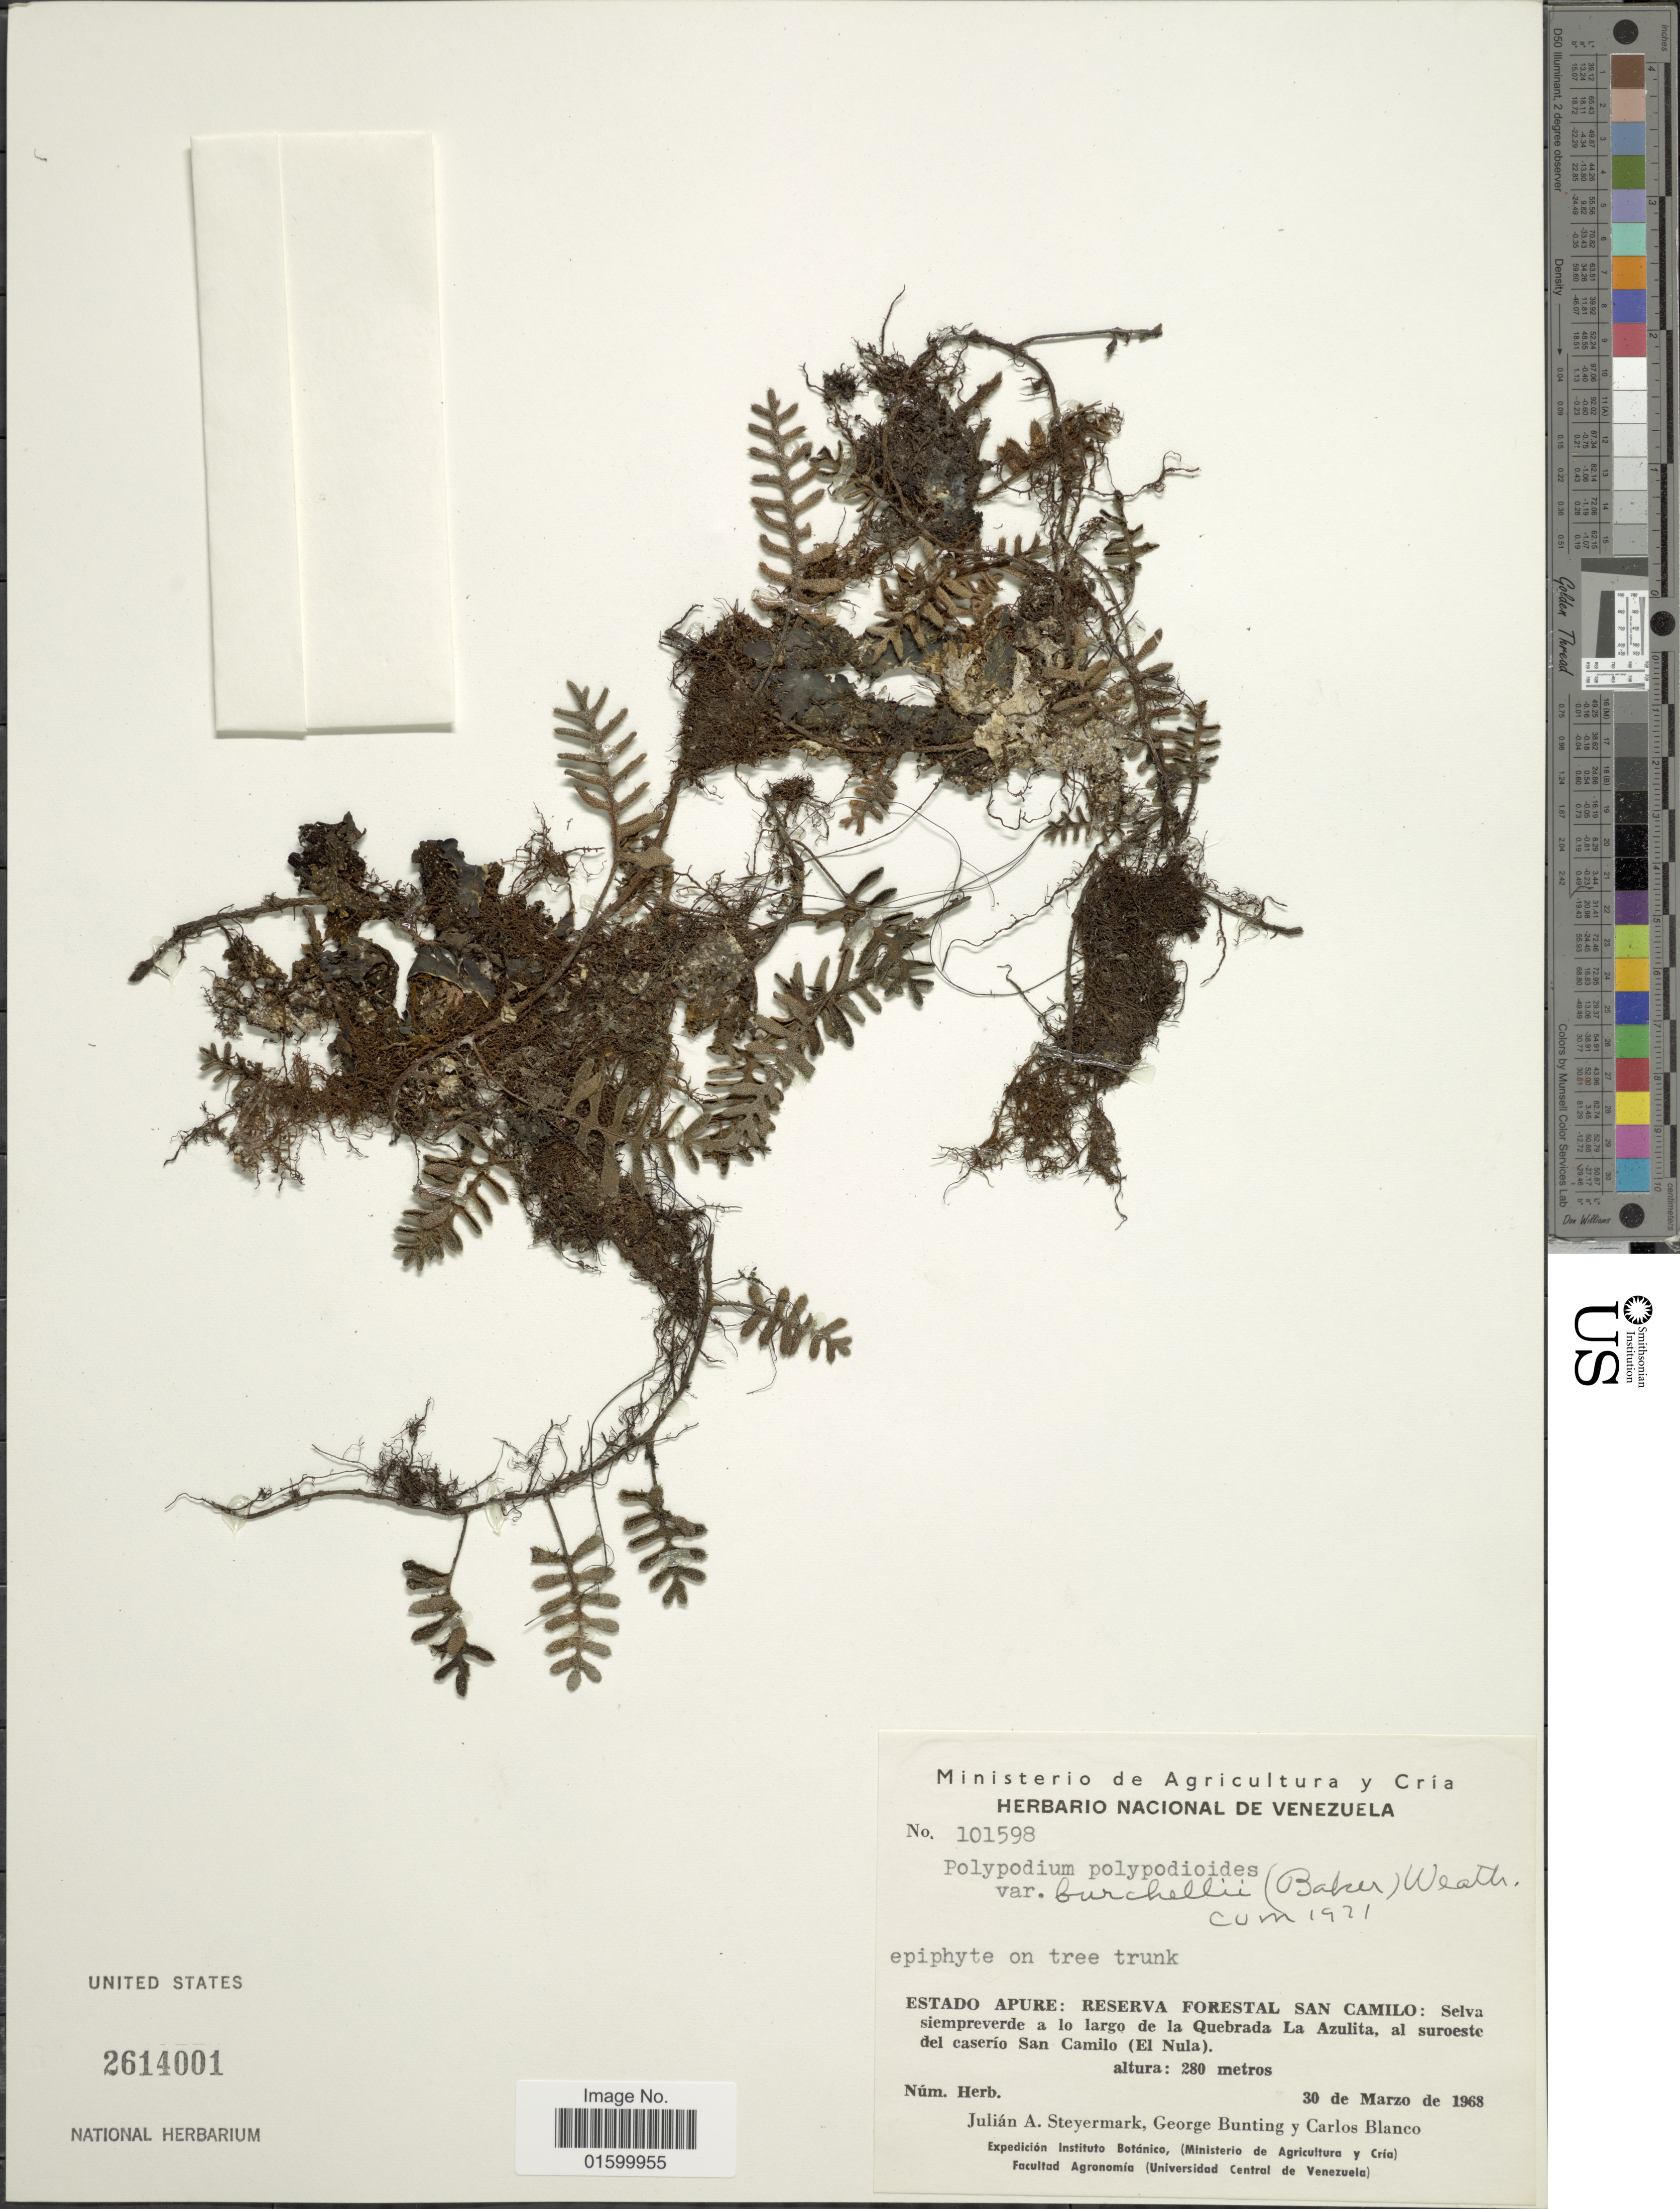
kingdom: Plantae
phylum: Tracheophyta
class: Polypodiopsida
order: Polypodiales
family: Polypodiaceae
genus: Pleopeltis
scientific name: Pleopeltis polypodioides var. burchellii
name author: (Baker) A.R. Sm.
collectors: J. Steyermark, G. S. Bunting & C. A. Blanco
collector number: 101598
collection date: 1968-03-30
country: Venezuela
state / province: Apure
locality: Estado Apure, Reserva Forestal San Camilo, Selva siempreverde a lo largo de la Quebrada La Azulita, al suroeste del caserio San Camilo (El Nula)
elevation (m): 280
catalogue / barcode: US 2614001